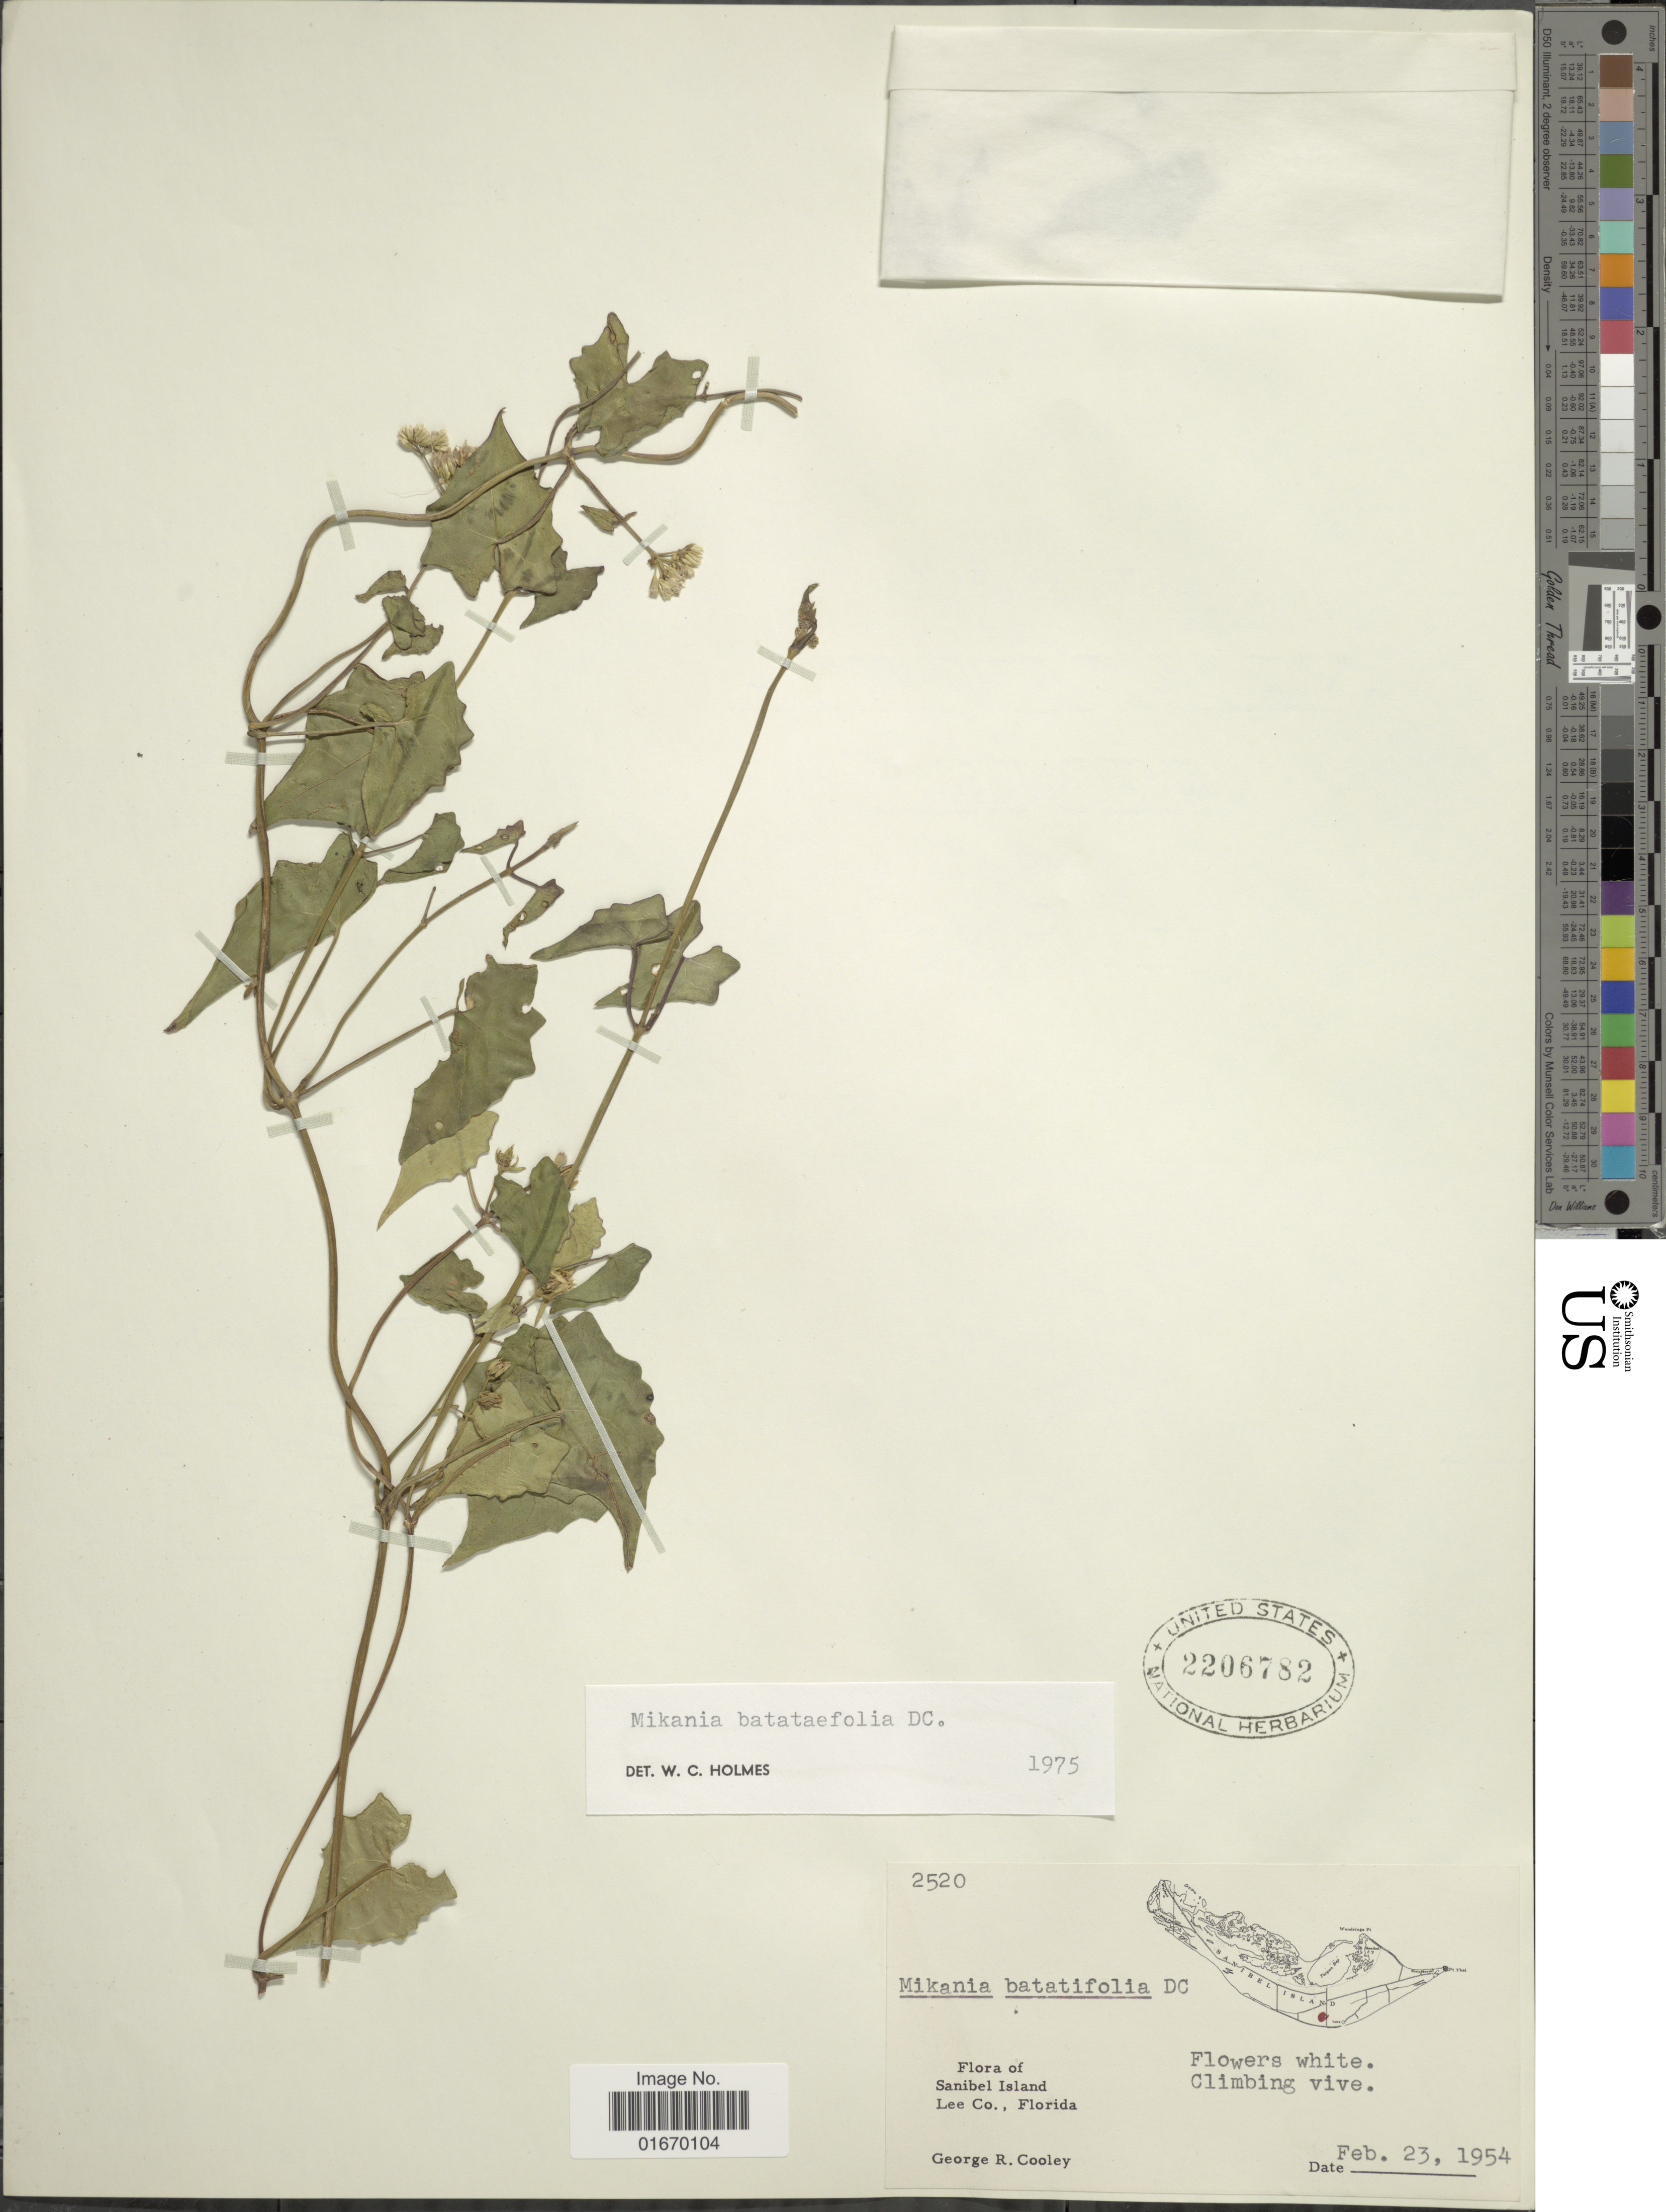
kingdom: Plantae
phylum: Tracheophyta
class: Magnoliopsida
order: Asterales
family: Asteraceae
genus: Mikania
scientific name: Mikania batataefolia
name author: DC.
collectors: G. R. Cooley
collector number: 2520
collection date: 1954-02-23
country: United States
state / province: Florida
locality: Sanibel Island, Lee Co.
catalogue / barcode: US 2206782